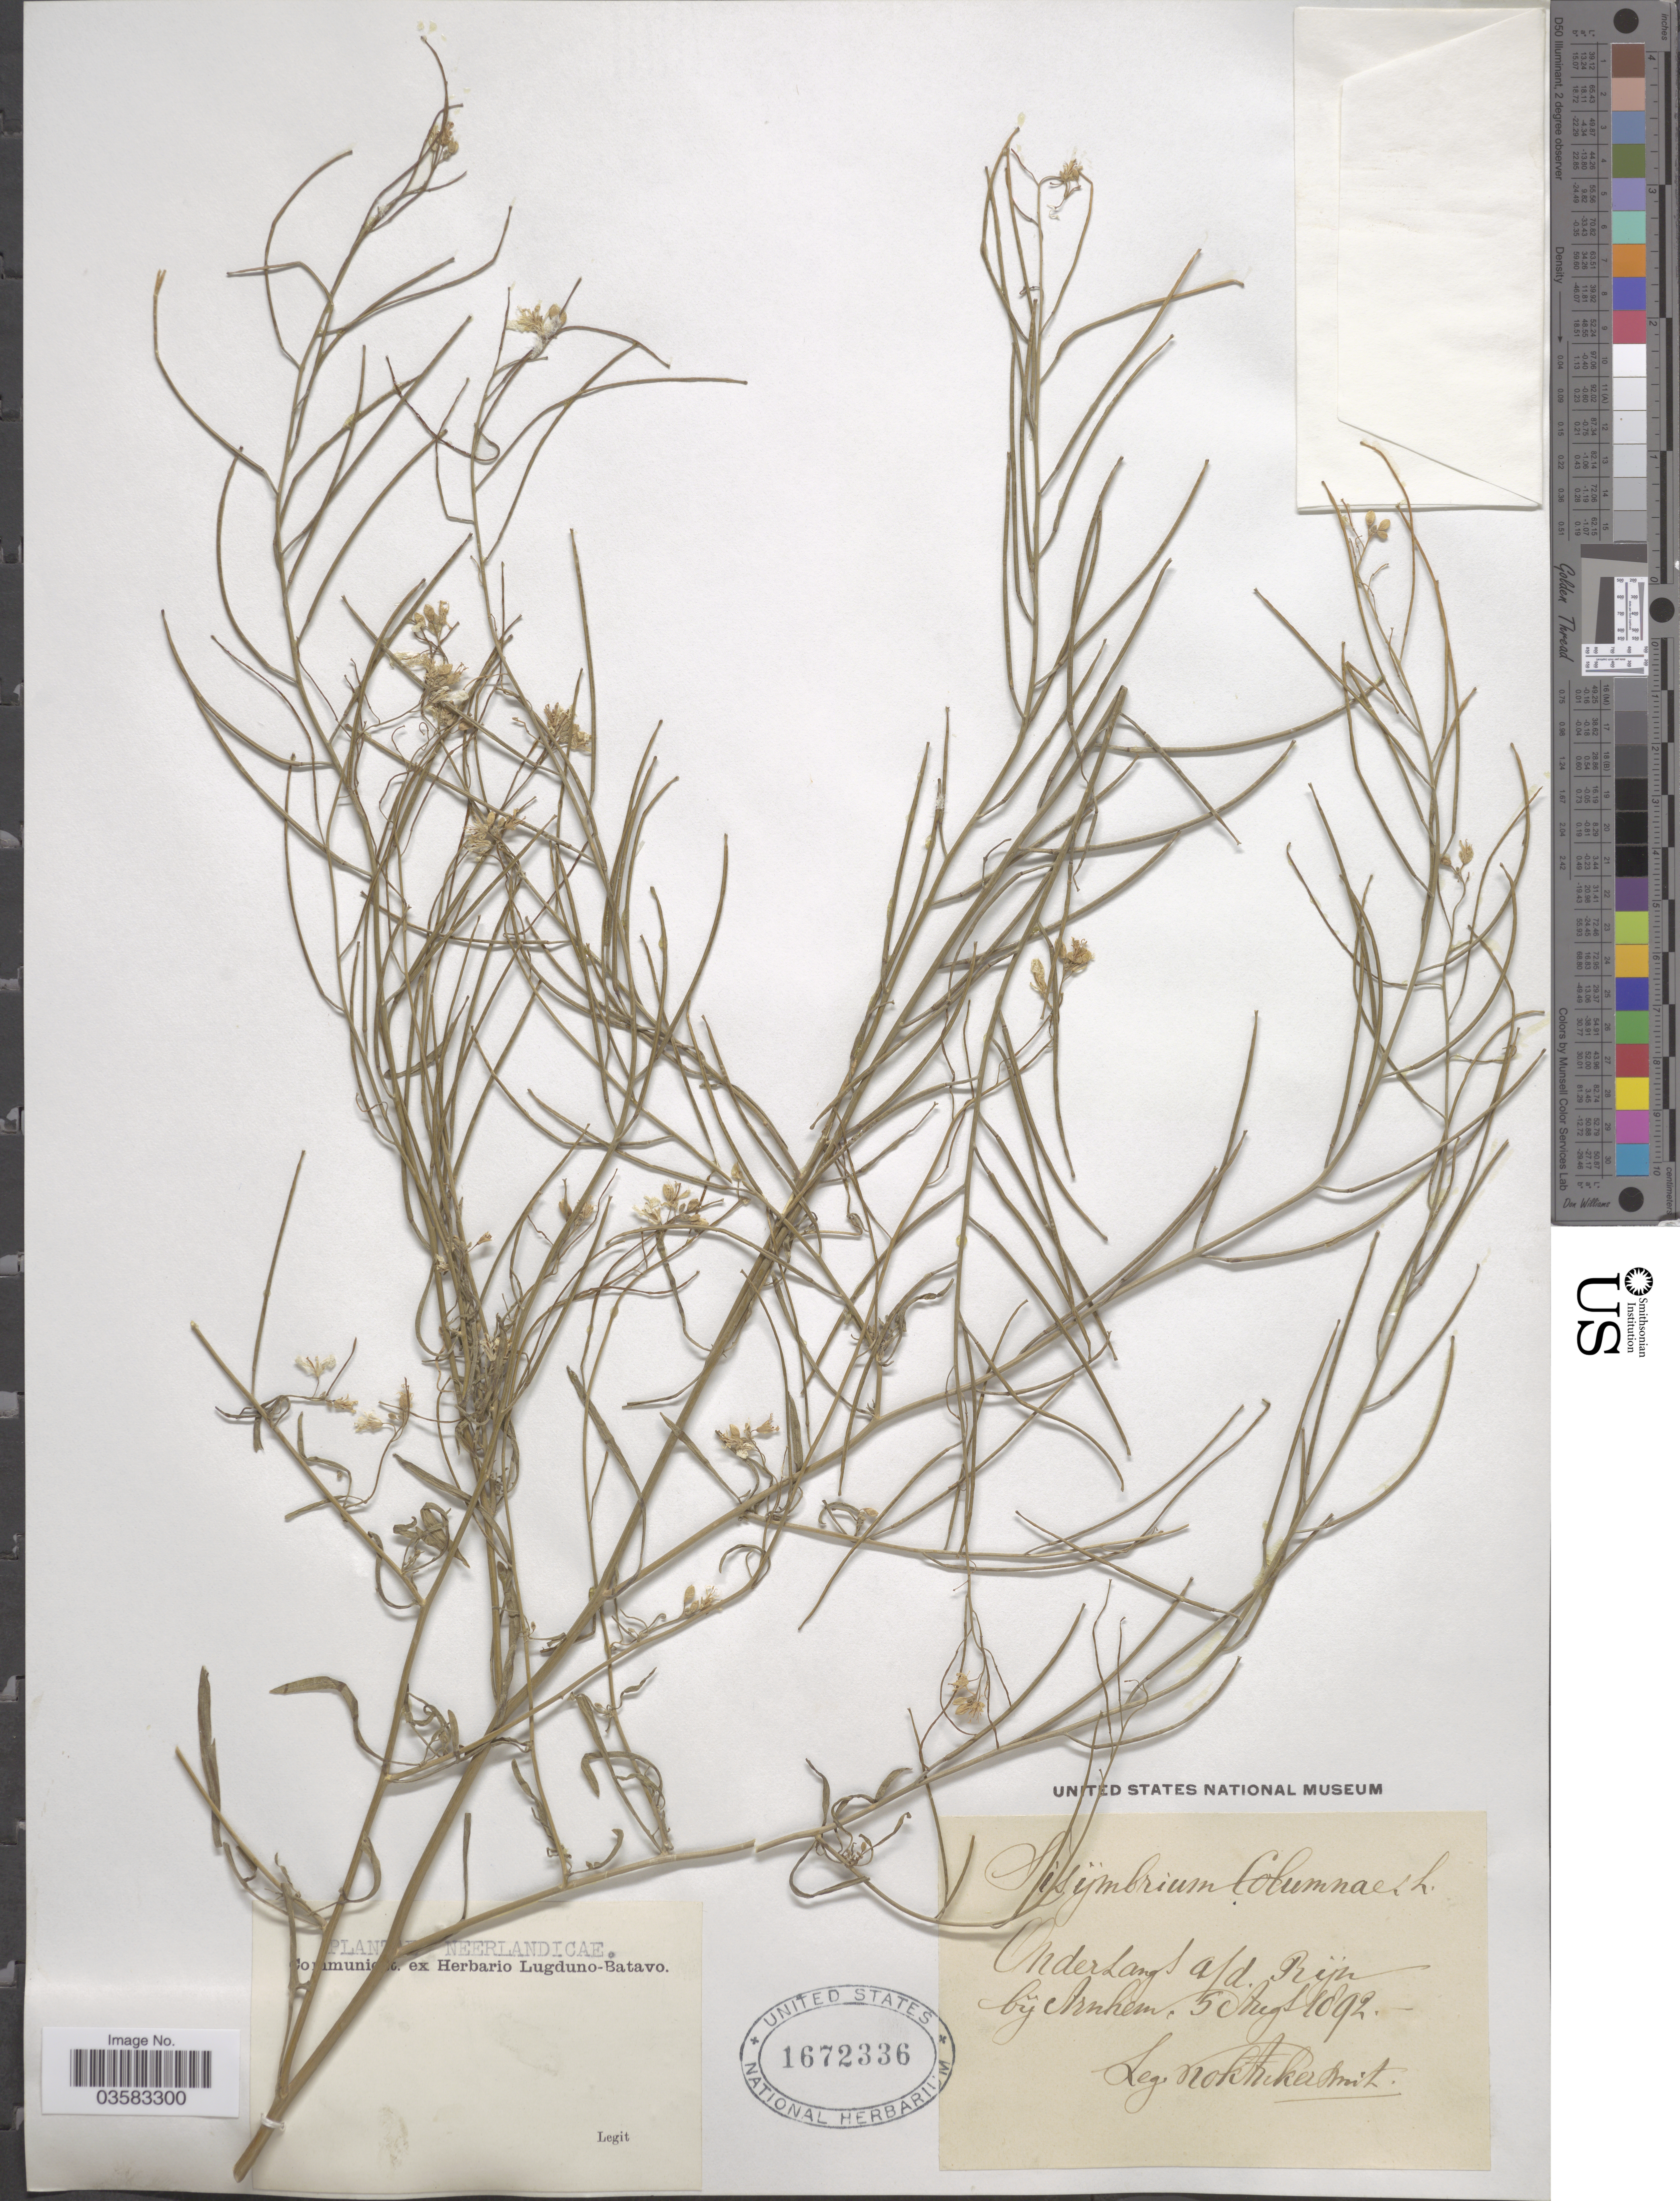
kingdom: Plantae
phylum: Tracheophyta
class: Magnoliopsida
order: Brassicales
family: Brassicaceae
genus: Sisymbrium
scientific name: Sisymbrium columnae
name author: Jacq.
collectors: Kok Ankersmit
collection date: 1892-08-05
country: Netherlands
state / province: Gelderland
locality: Neerlandicae. Onderlangs a/d Rijn bij Arnhem.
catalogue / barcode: US 1672336